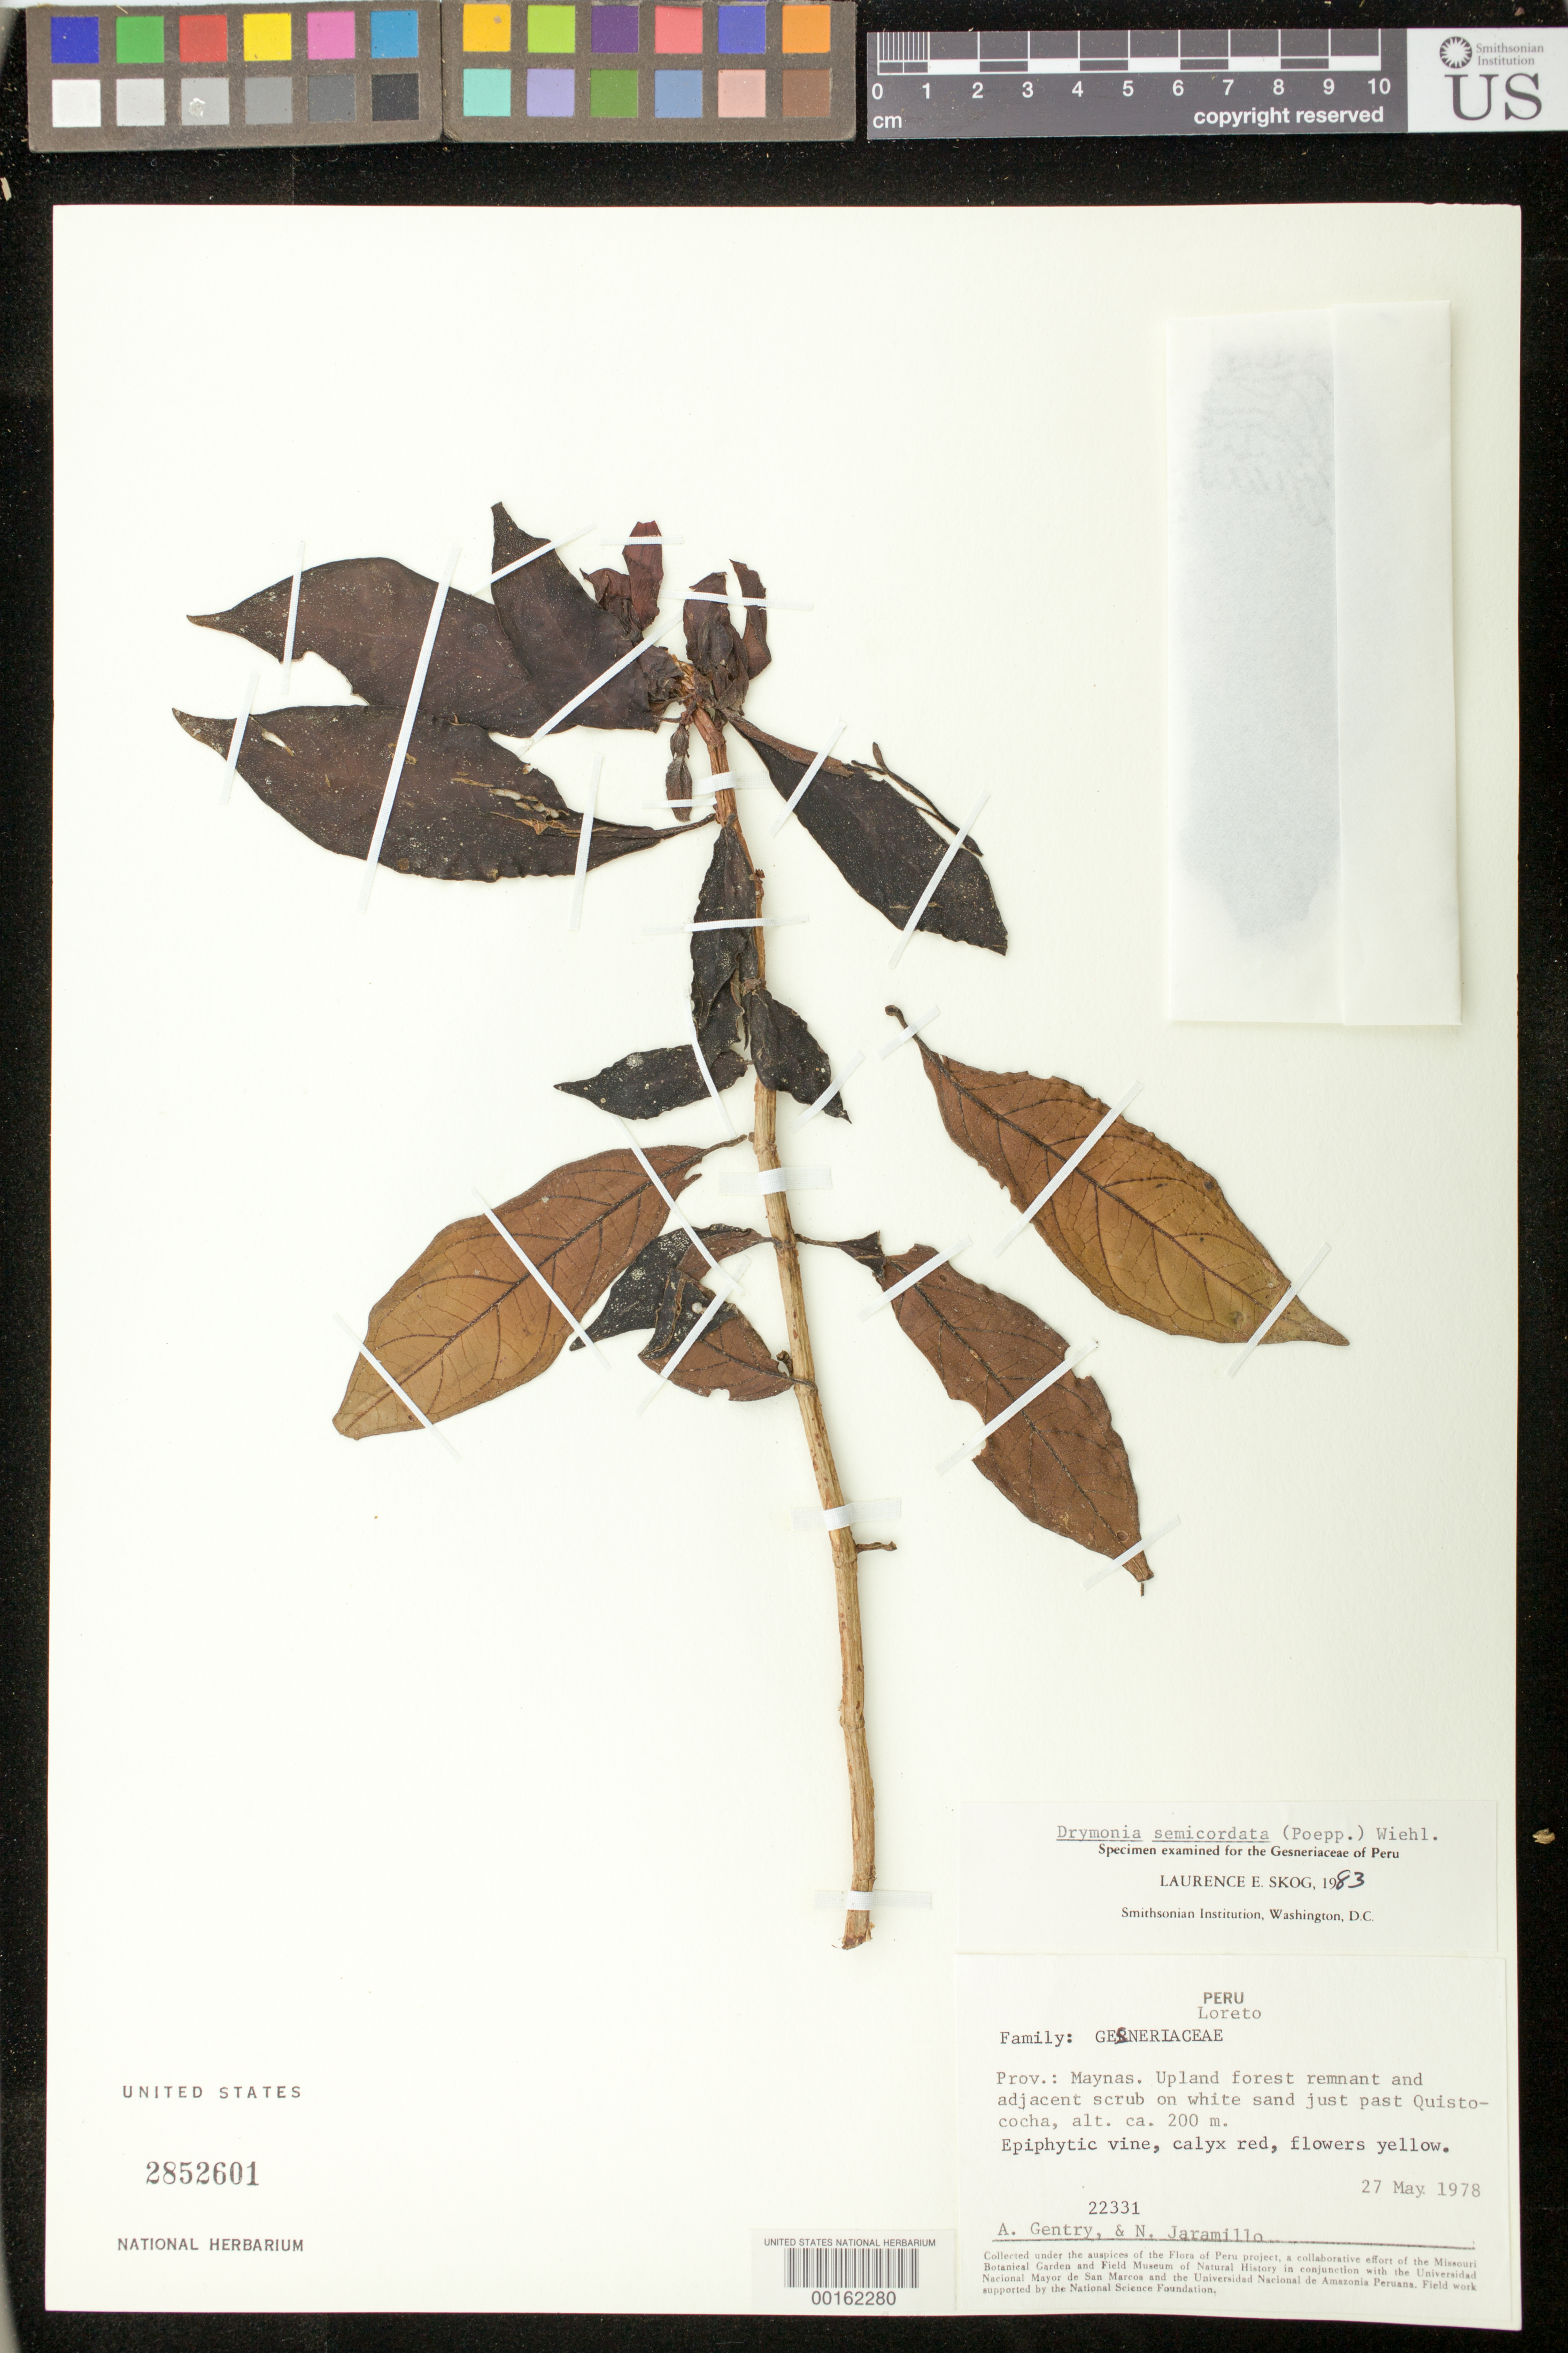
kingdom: Plantae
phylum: Tracheophyta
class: Magnoliopsida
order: Lamiales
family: Gesneriaceae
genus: Drymonia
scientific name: Drymonia semicordata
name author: (Poepp.) Wiehler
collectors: A. H. Gentry & N. Jaramillo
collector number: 22331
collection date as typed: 27 May 1978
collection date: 1978-05-27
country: Peru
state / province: Loreto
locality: Prov. Maynas; just past Quistococha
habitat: Upland forest remnant and adjacent scrub on white sand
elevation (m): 200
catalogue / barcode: US 2852601